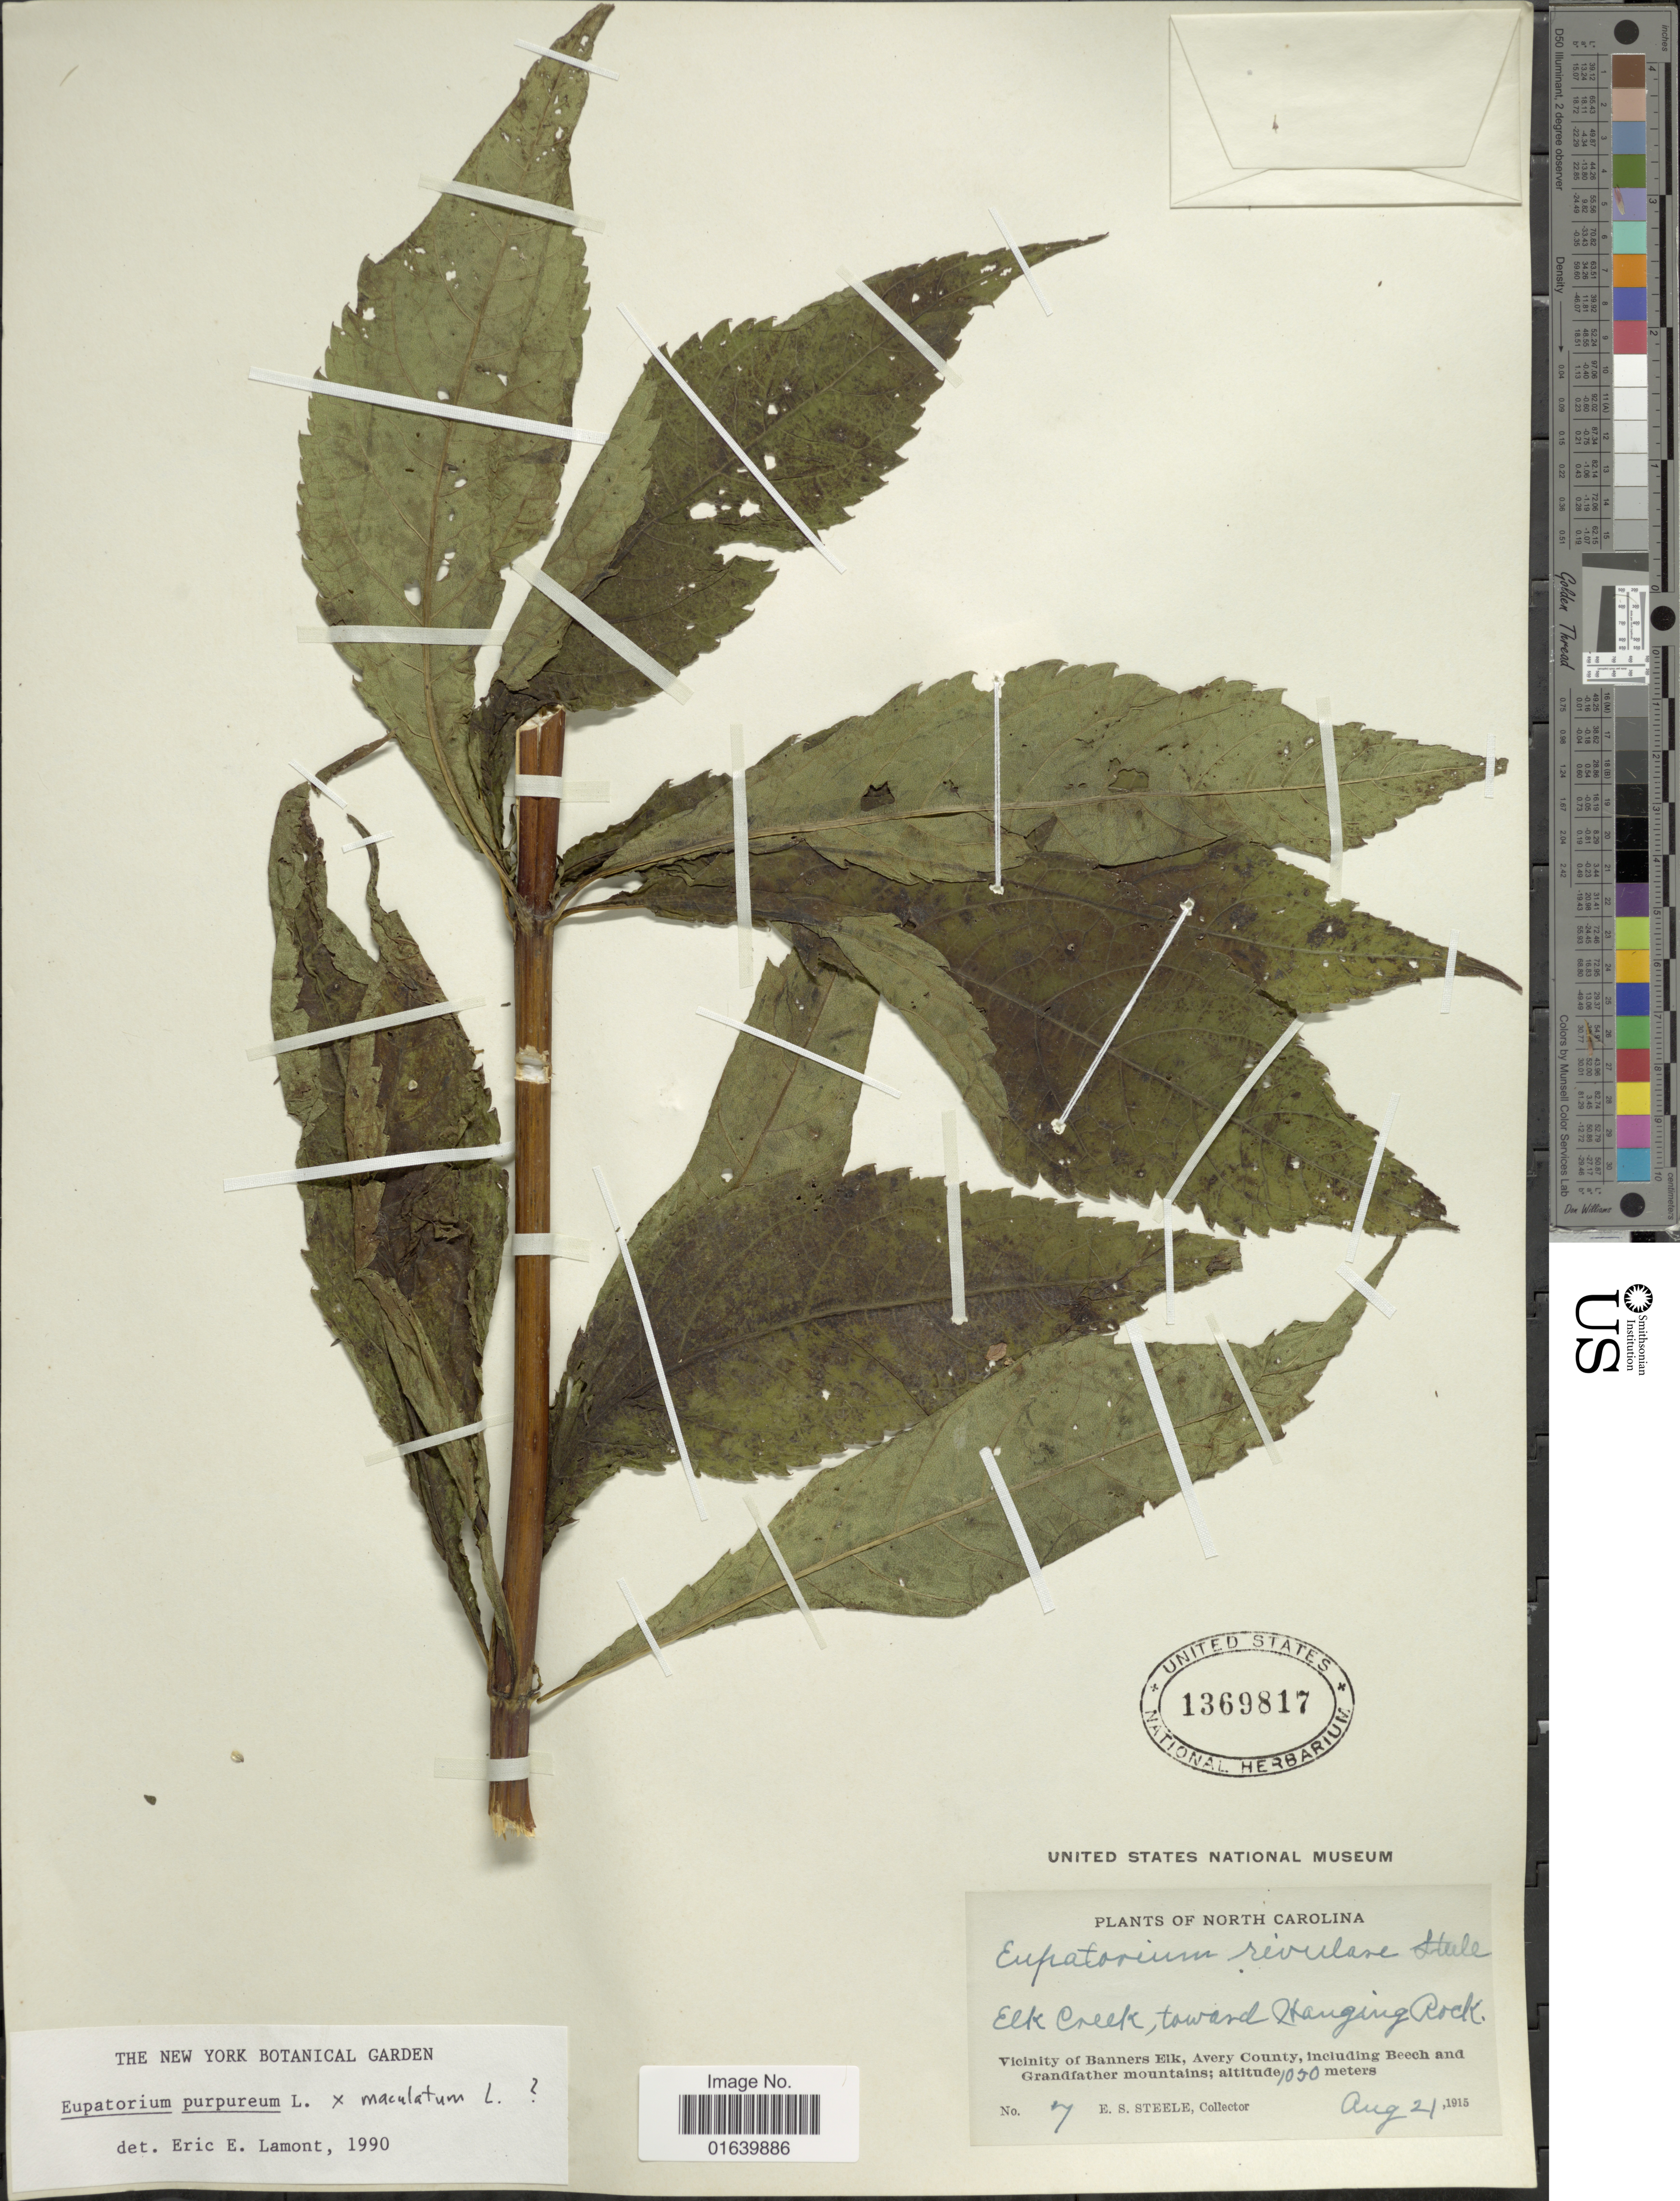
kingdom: Plantae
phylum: Tracheophyta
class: Magnoliopsida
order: Asterales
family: Asteraceae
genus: Eupatorium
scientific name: Eupatorium purpureum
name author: (L.) E.E. Lamont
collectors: E. Steele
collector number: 7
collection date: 1915-08-21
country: United States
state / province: North Carolina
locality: North Carolina, Elke Creek, toward Hanging Rock, vicinity of Banners Elk, Avery County, including Beech and Grandfather mountains.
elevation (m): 1050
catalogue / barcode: US 1369817